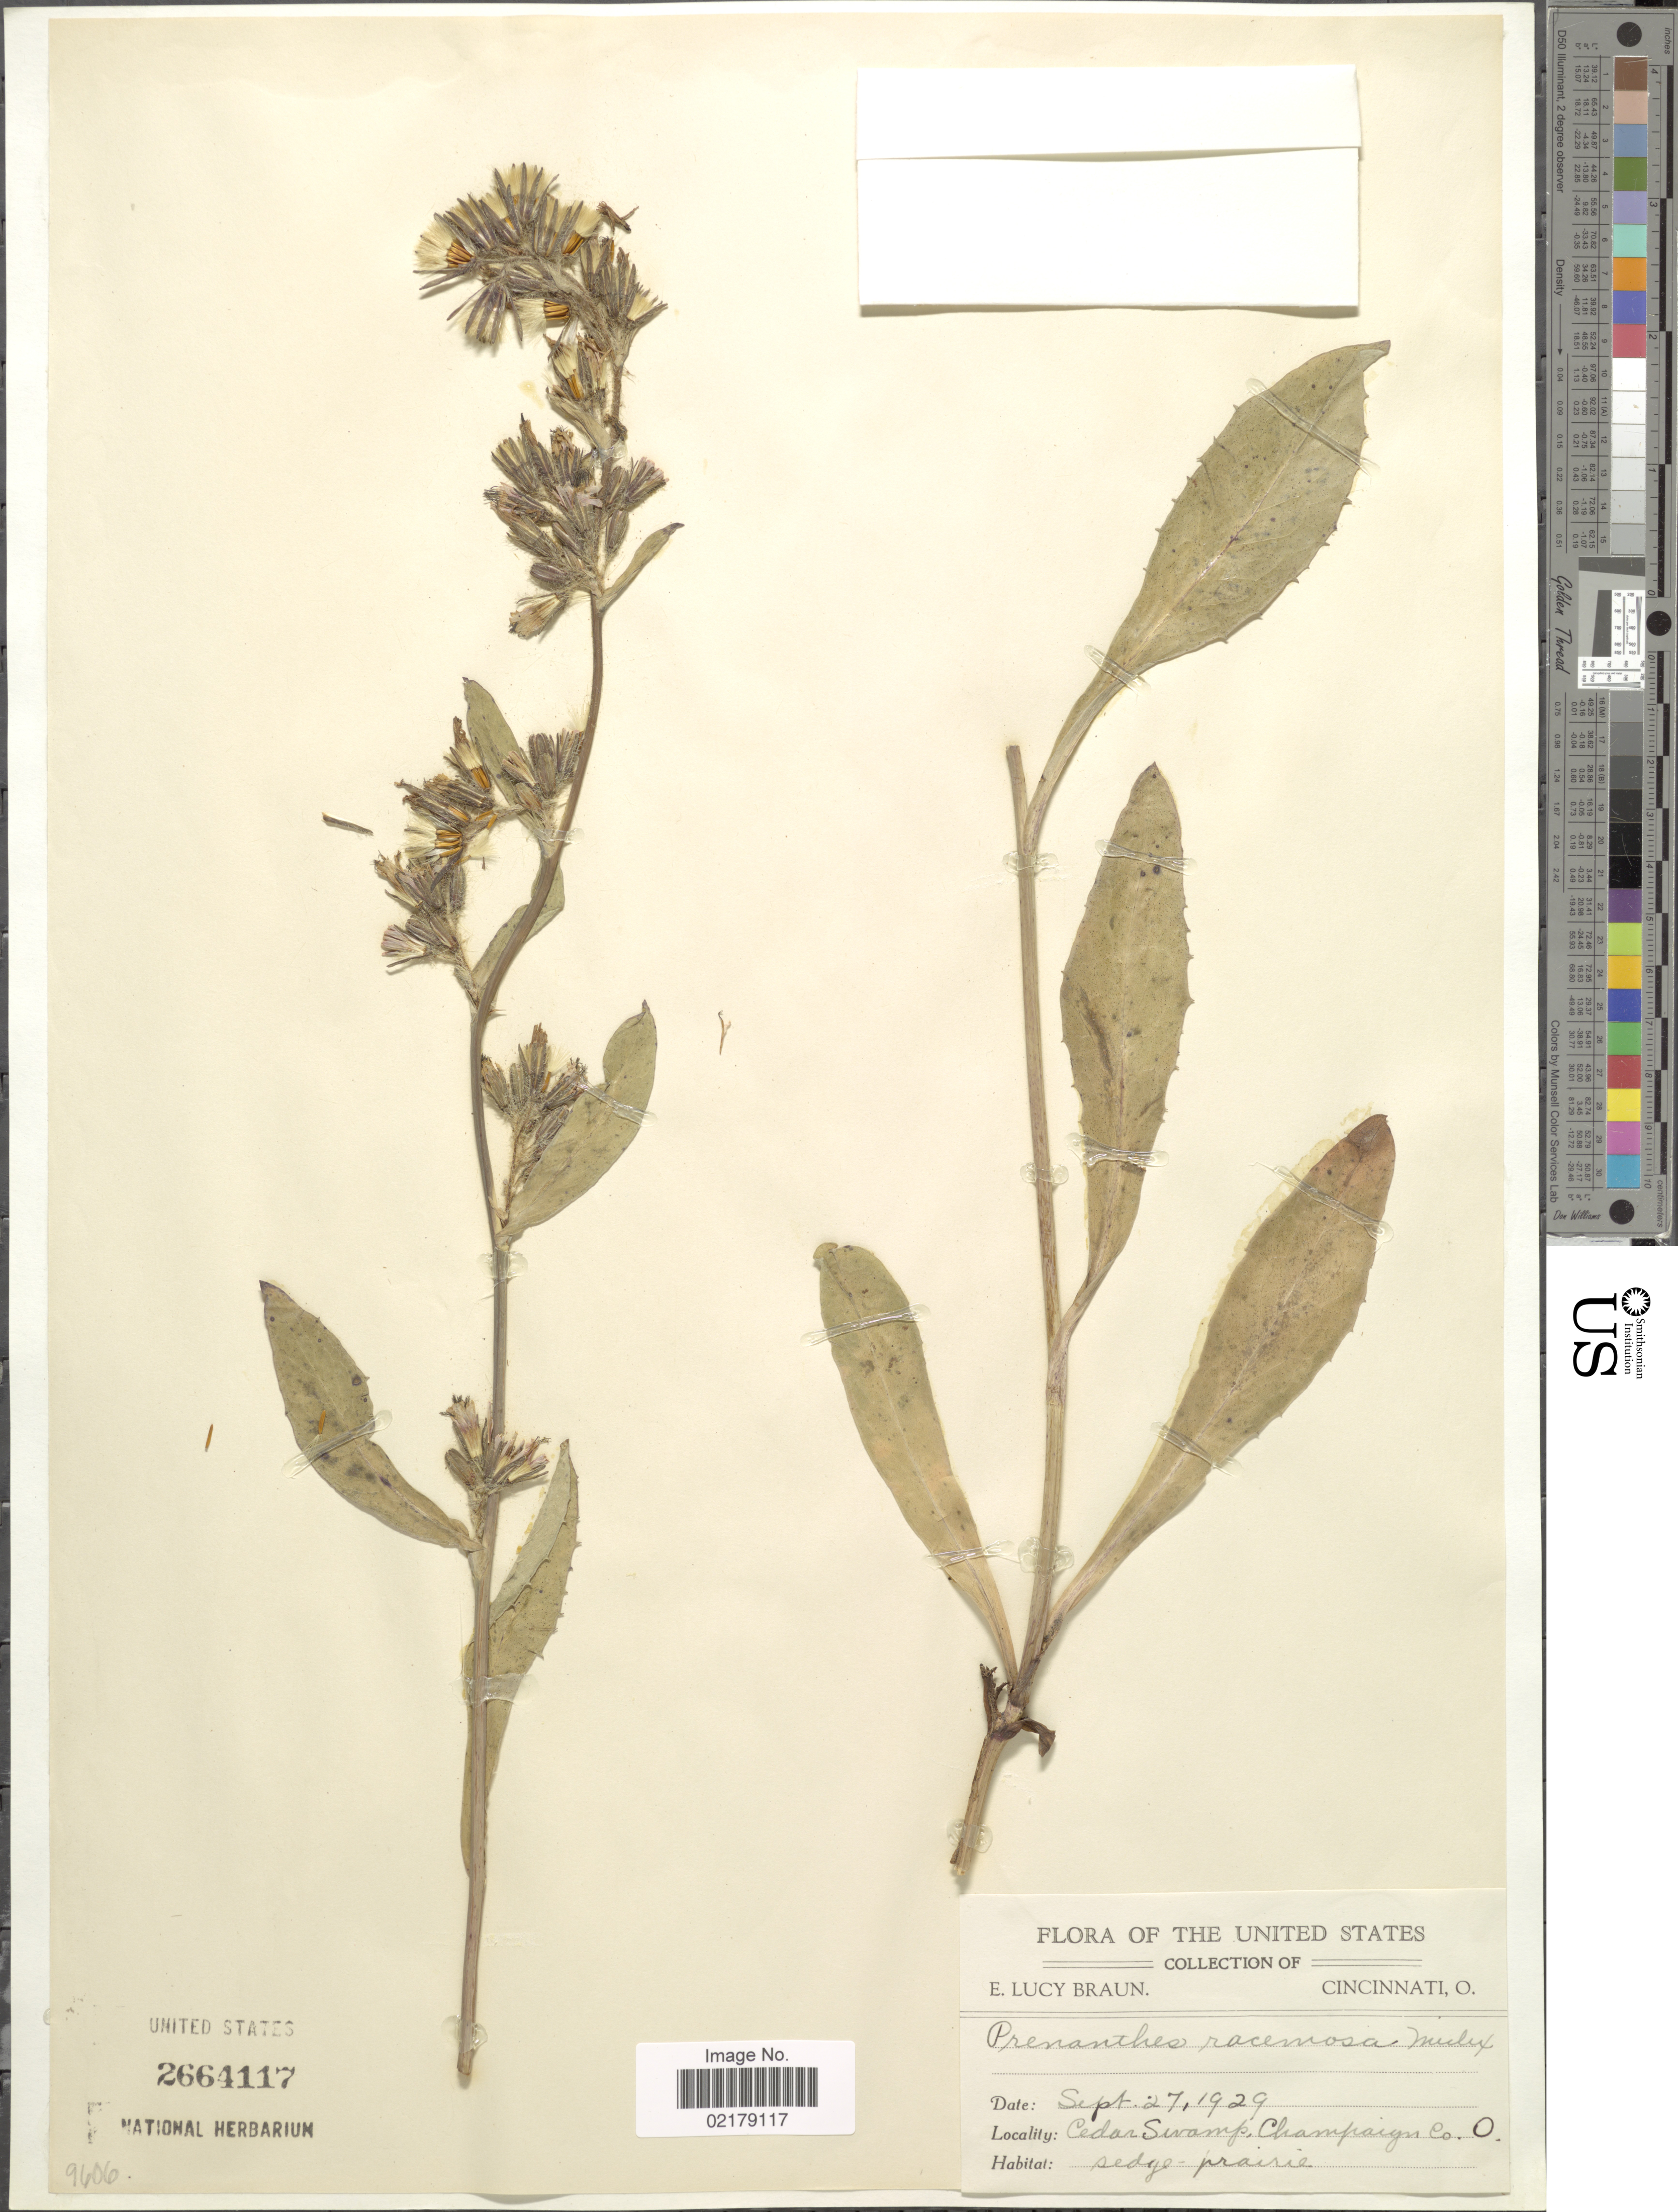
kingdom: Plantae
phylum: Tracheophyta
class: Magnoliopsida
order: Asterales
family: Asteraceae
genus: Nabalus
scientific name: Nabalus racemosus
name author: (Michx.) Hook.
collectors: E. L. Braun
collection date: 1929-09-27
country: United States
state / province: Ohio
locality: Cedar Swamp, Champaign Co. sedge - prairie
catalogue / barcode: US 2664117